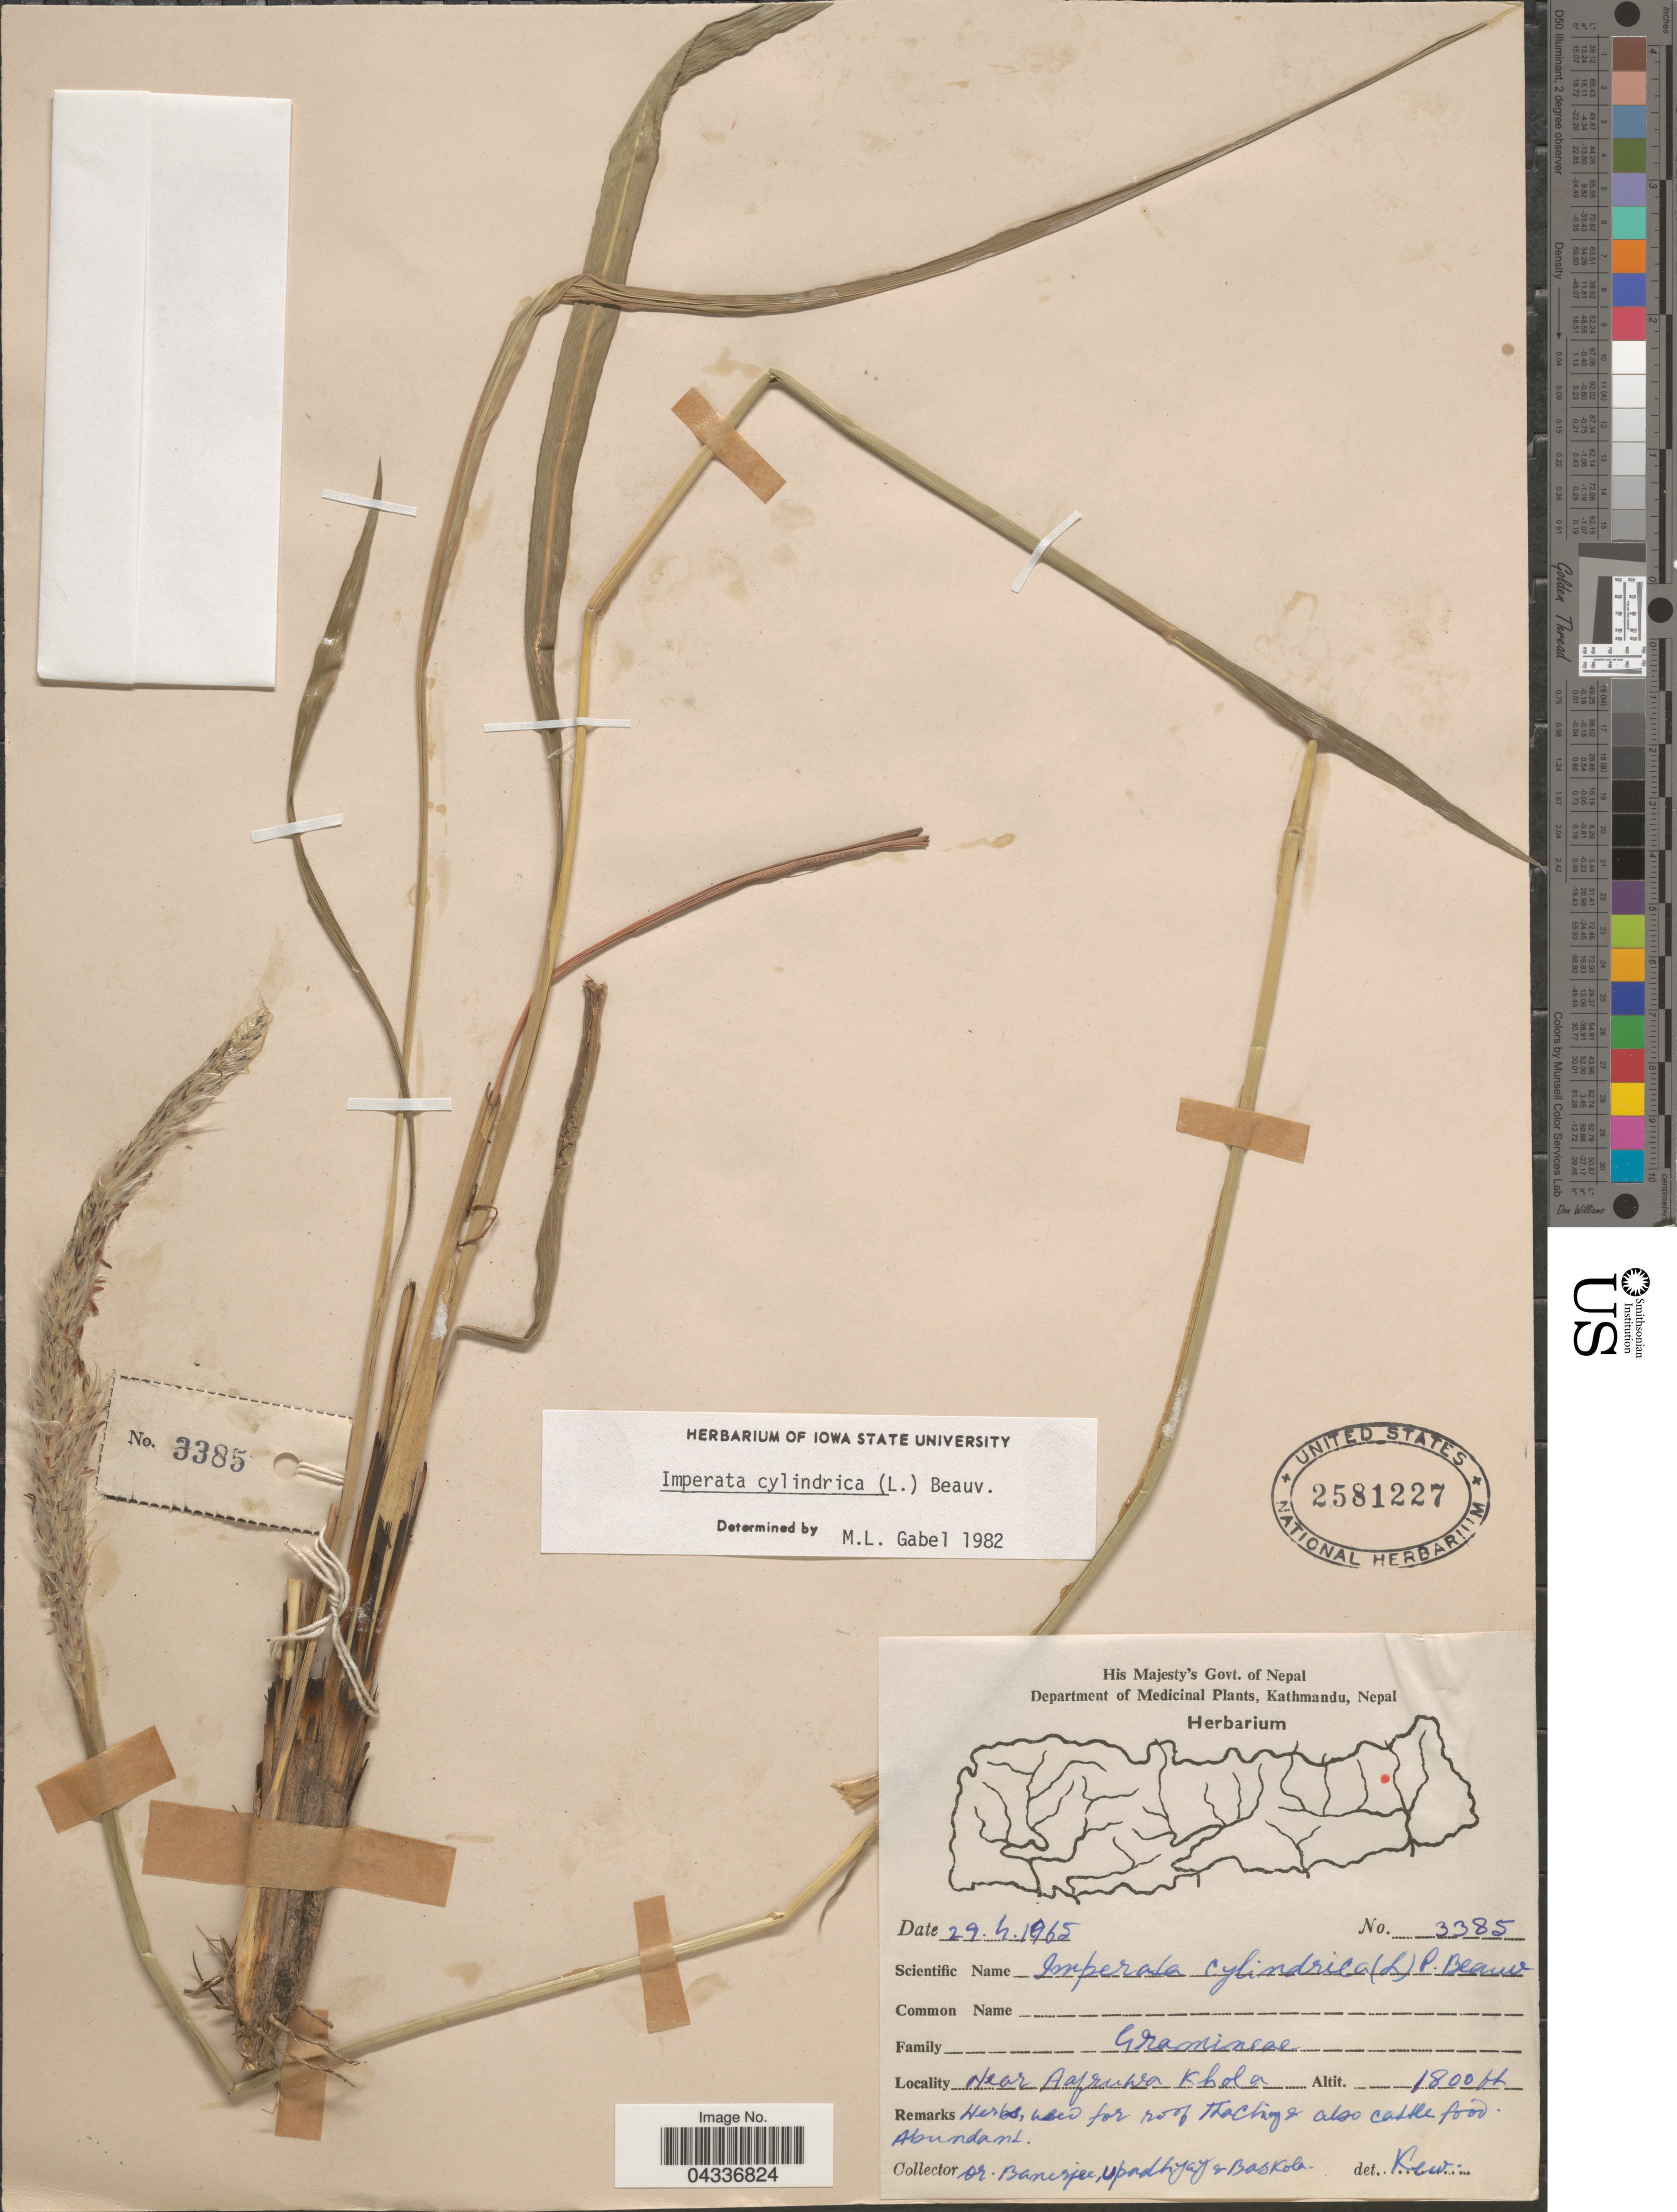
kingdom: Plantae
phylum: Tracheophyta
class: Liliopsida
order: Poales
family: Poaceae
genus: Imperata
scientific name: Imperata cylindrica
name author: (L.) P. Beauv.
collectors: -. Banerjee, Upadhyay, -- & Baskola, --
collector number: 3385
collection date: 1965-04-29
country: Nepal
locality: Near Aafruwa Khola.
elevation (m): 549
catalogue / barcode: US 2581227